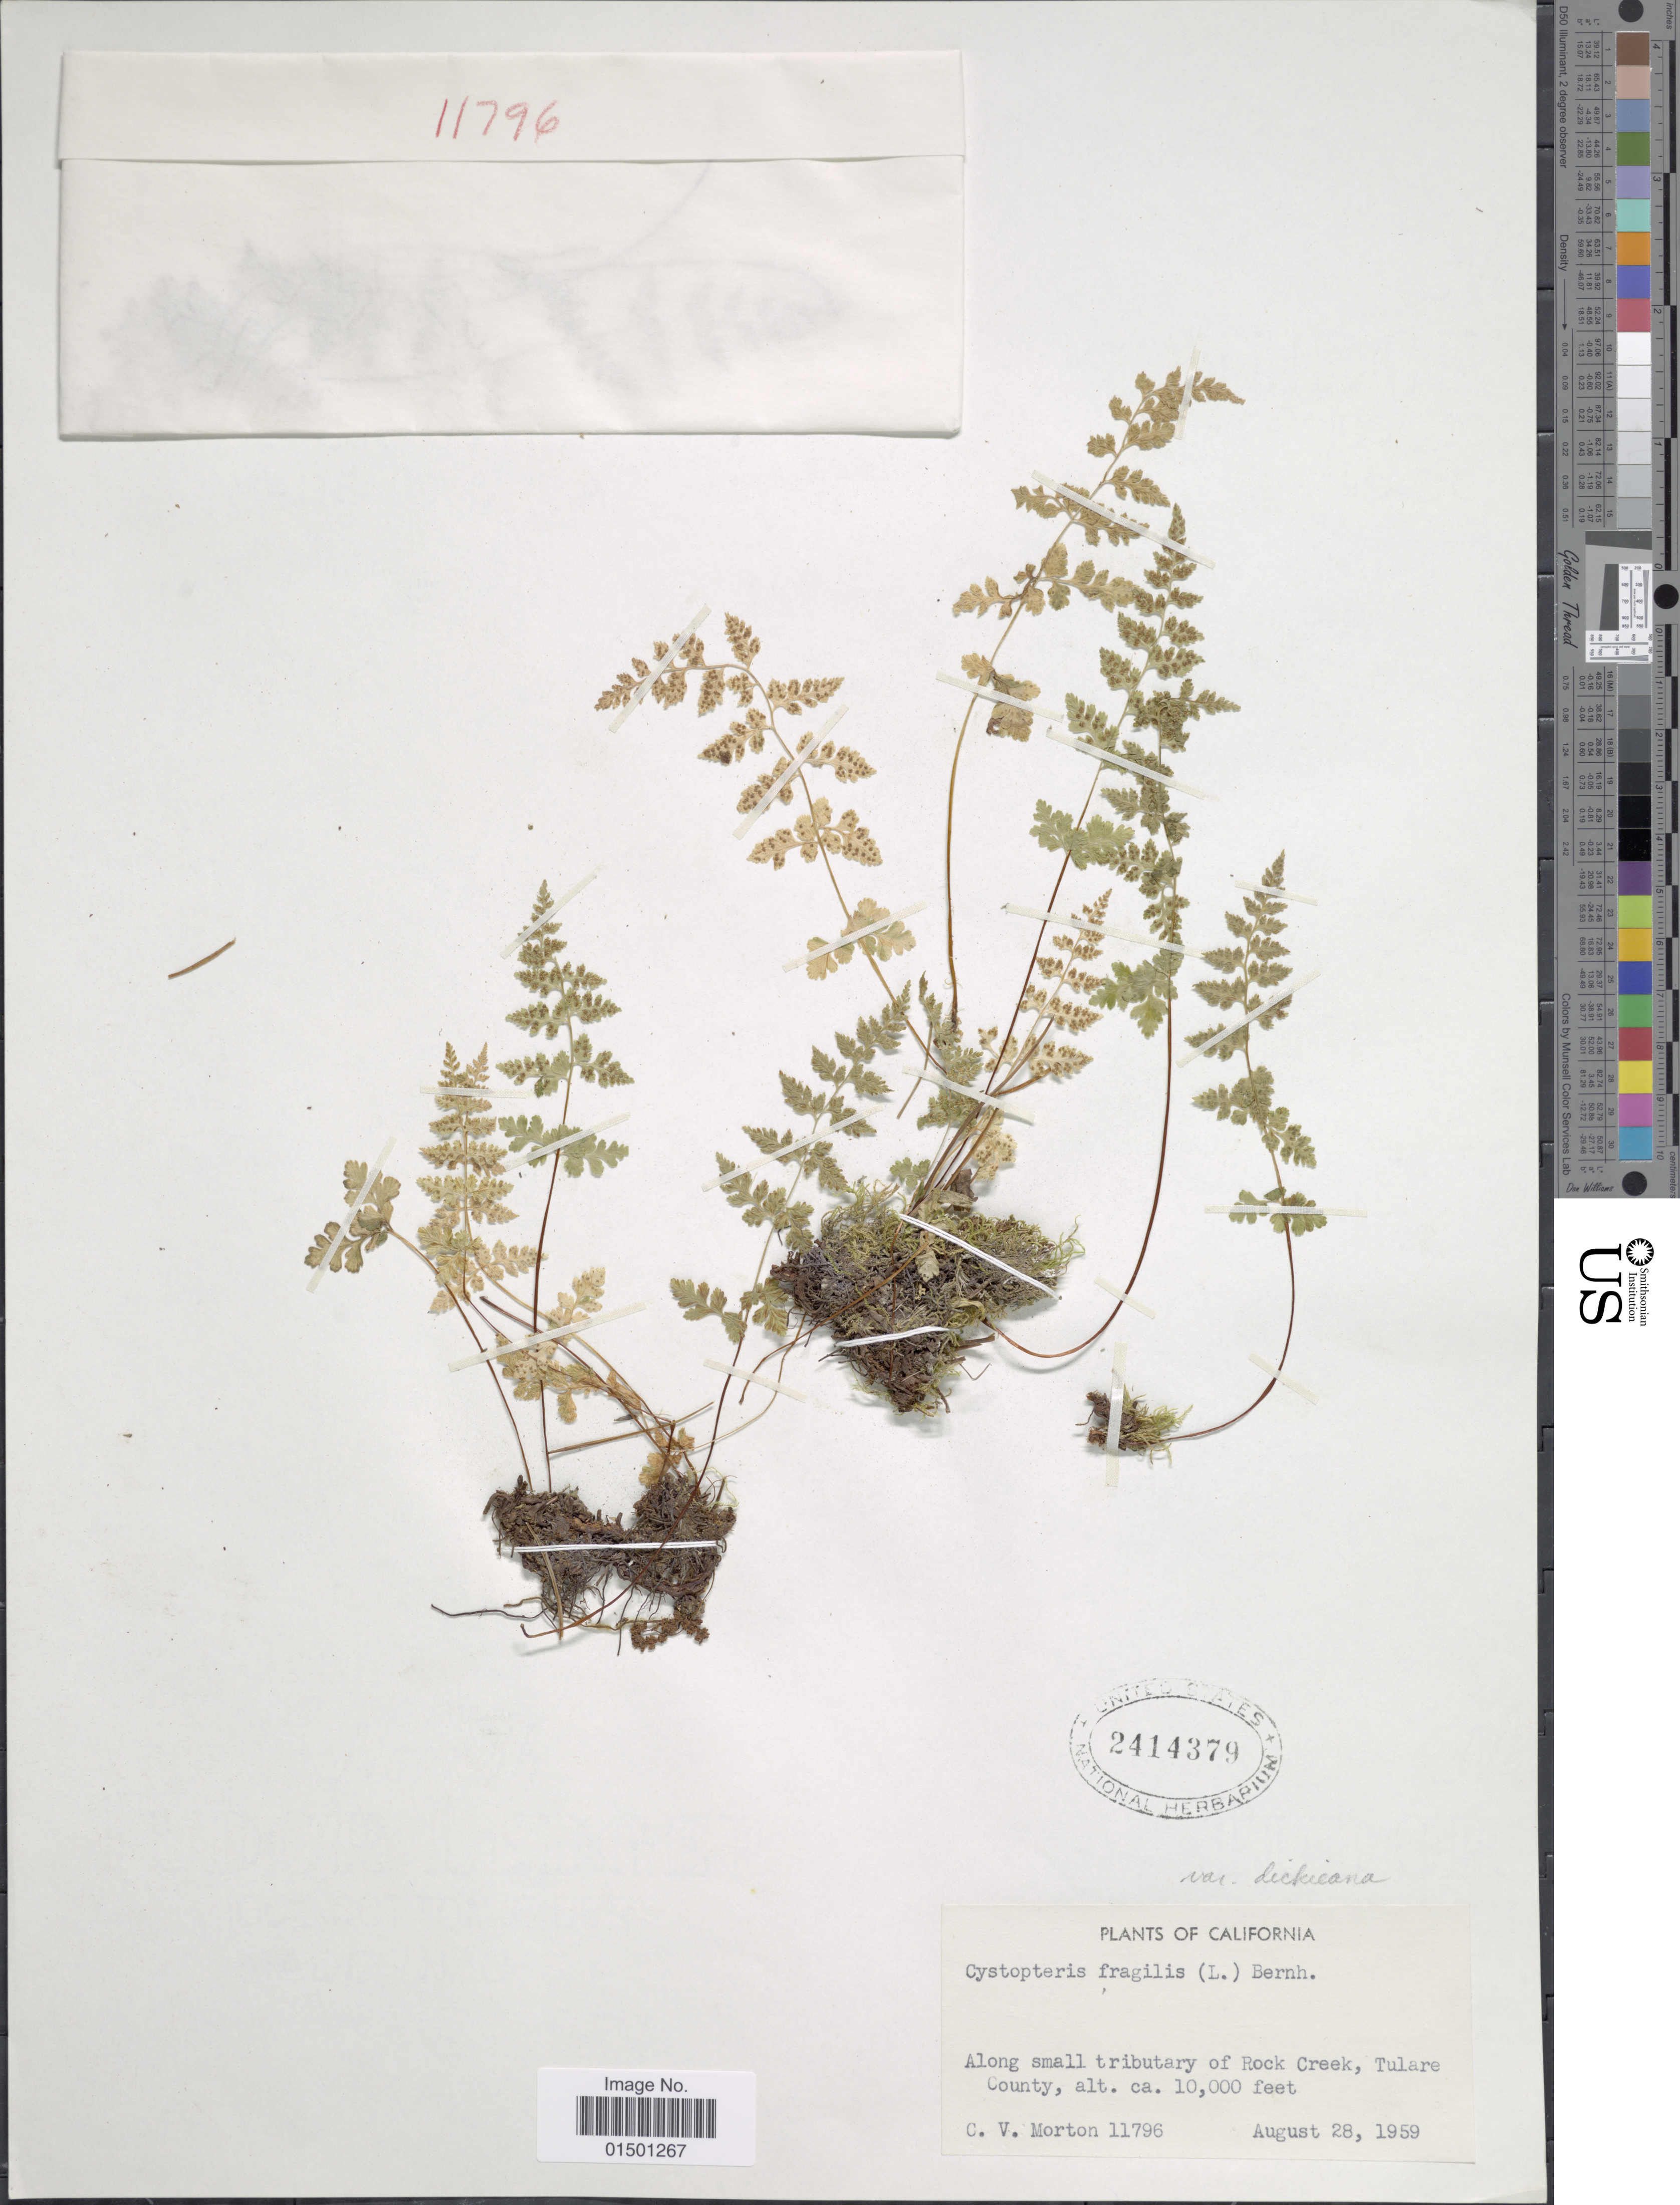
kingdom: Plantae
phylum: Tracheophyta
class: Polypodiopsida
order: Polypodiales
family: Cystopteridaceae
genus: Cystopteris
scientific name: Cystopteris fragilis var. dickieana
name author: B. Boivin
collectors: C. V. Morton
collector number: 11796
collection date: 1959-08-28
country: United States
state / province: California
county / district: Tulare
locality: Along small tributary of Rock Creek, Tulare County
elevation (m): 3048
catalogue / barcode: US 2414379